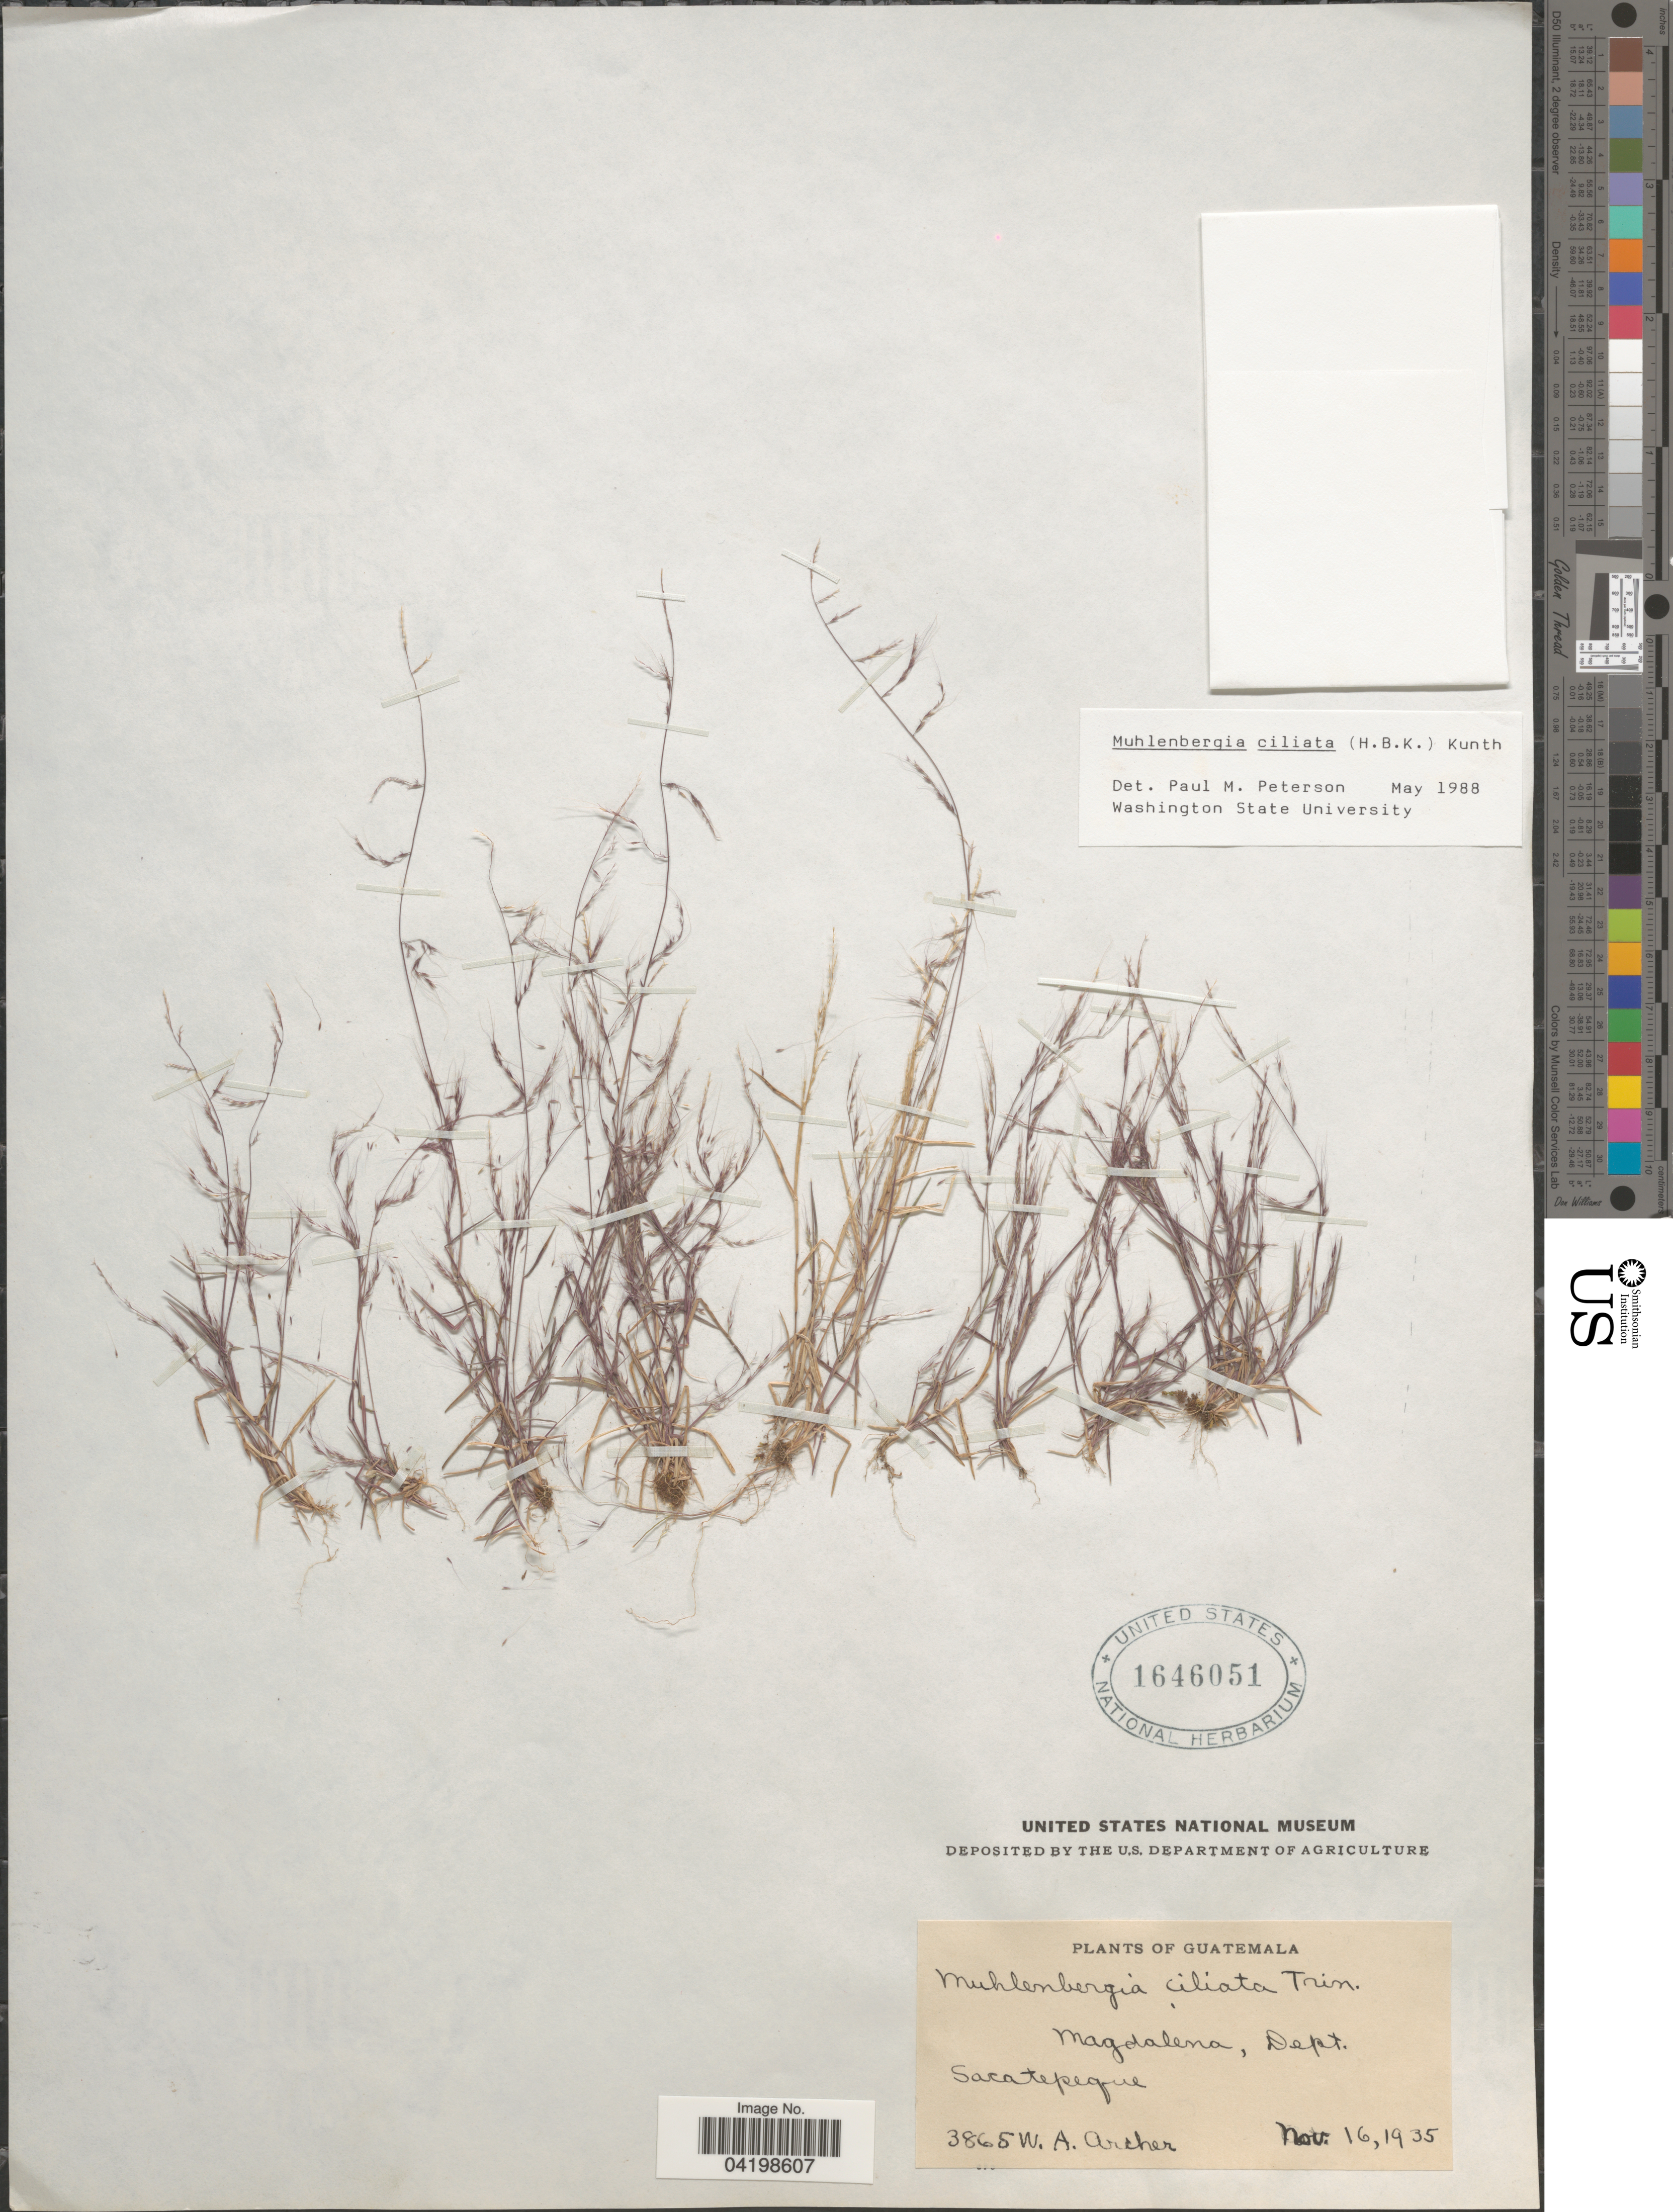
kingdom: Plantae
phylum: Tracheophyta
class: Liliopsida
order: Poales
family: Poaceae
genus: Muhlenbergia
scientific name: Muhlenbergia ciliata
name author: (Kunth) Trin.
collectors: W. Archer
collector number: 3865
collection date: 1935-11-16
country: Guatemala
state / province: Sacatepequez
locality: Madgalena, Dept.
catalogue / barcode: US 1646051